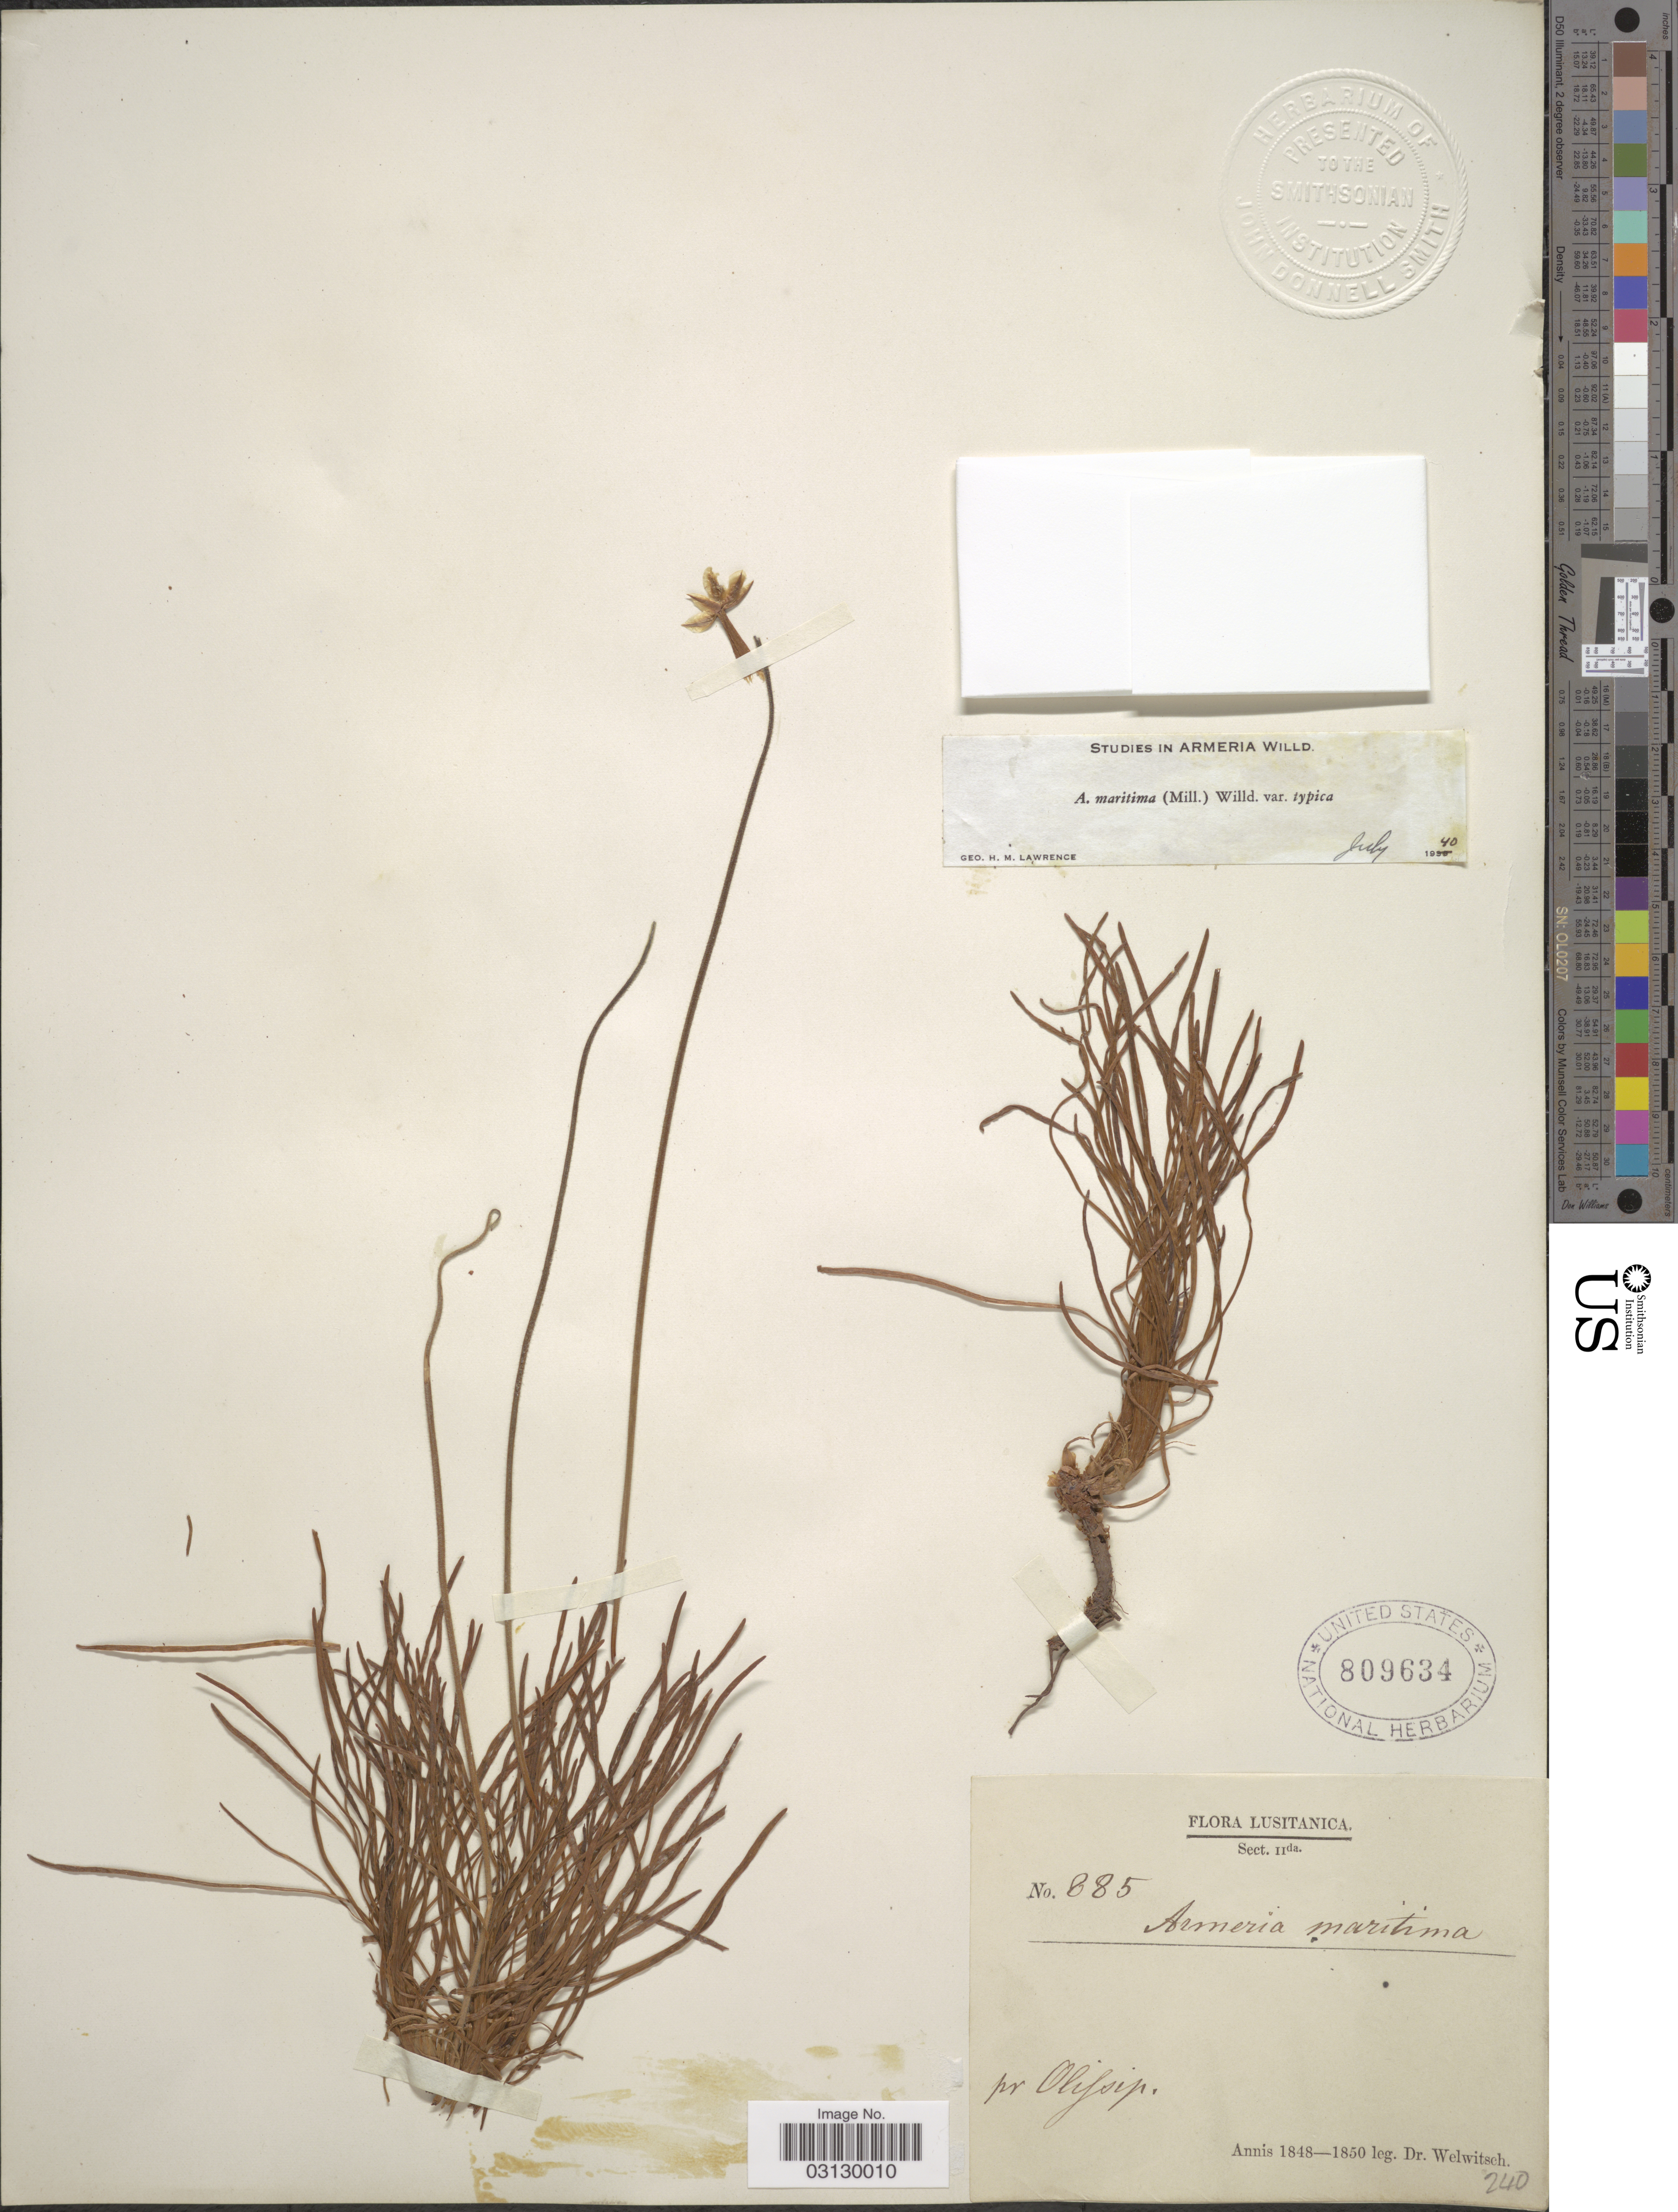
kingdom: Plantae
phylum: Tracheophyta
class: Magnoliopsida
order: Caryophyllales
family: Plumbaginaceae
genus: Armeria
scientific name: Armeria maritima subsp. maritima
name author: (Mill.) Willd.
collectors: -. Welwitsch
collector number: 885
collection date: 1848/1850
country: Portugal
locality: Pr. Olissip. Lusitanica.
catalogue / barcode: US 809634